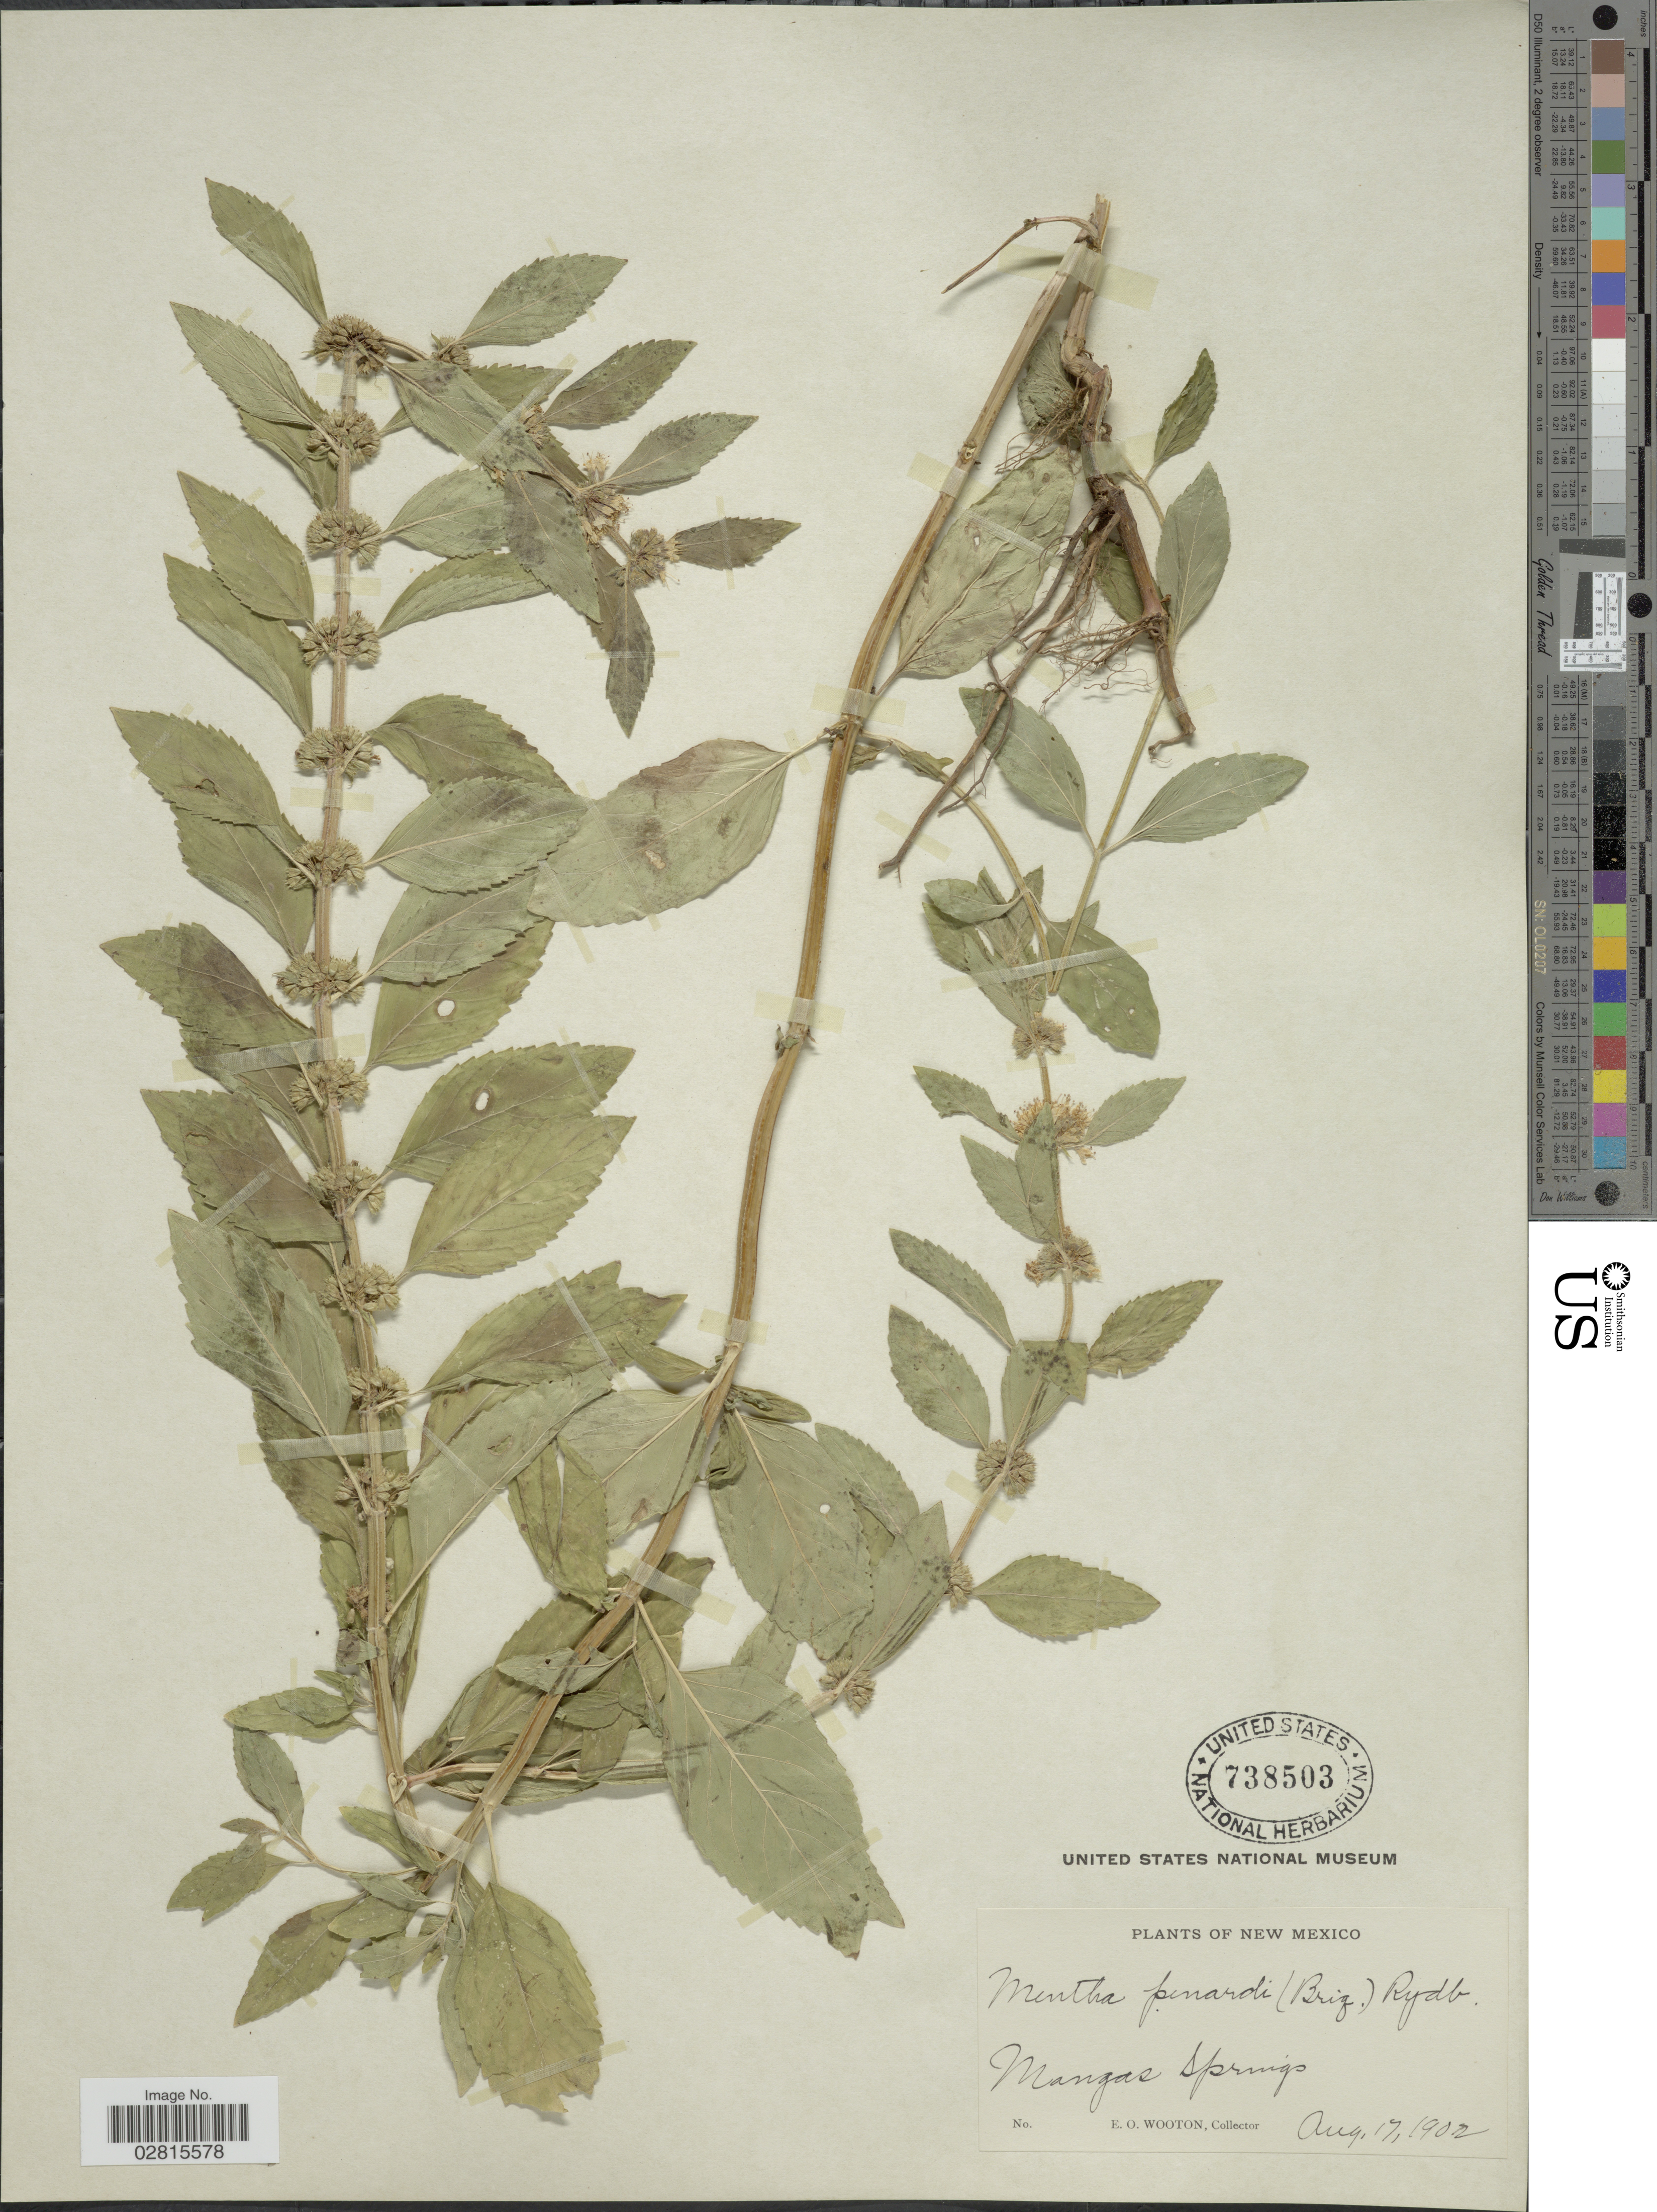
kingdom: Plantae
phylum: Tracheophyta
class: Magnoliopsida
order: Lamiales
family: Lamiaceae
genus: Mentha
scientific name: Mentha penardii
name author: (Briq.) Rydb.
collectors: E. O. Wooton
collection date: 1902-08-17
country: United States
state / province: New Mexico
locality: Mangas Springs.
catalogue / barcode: US 738503